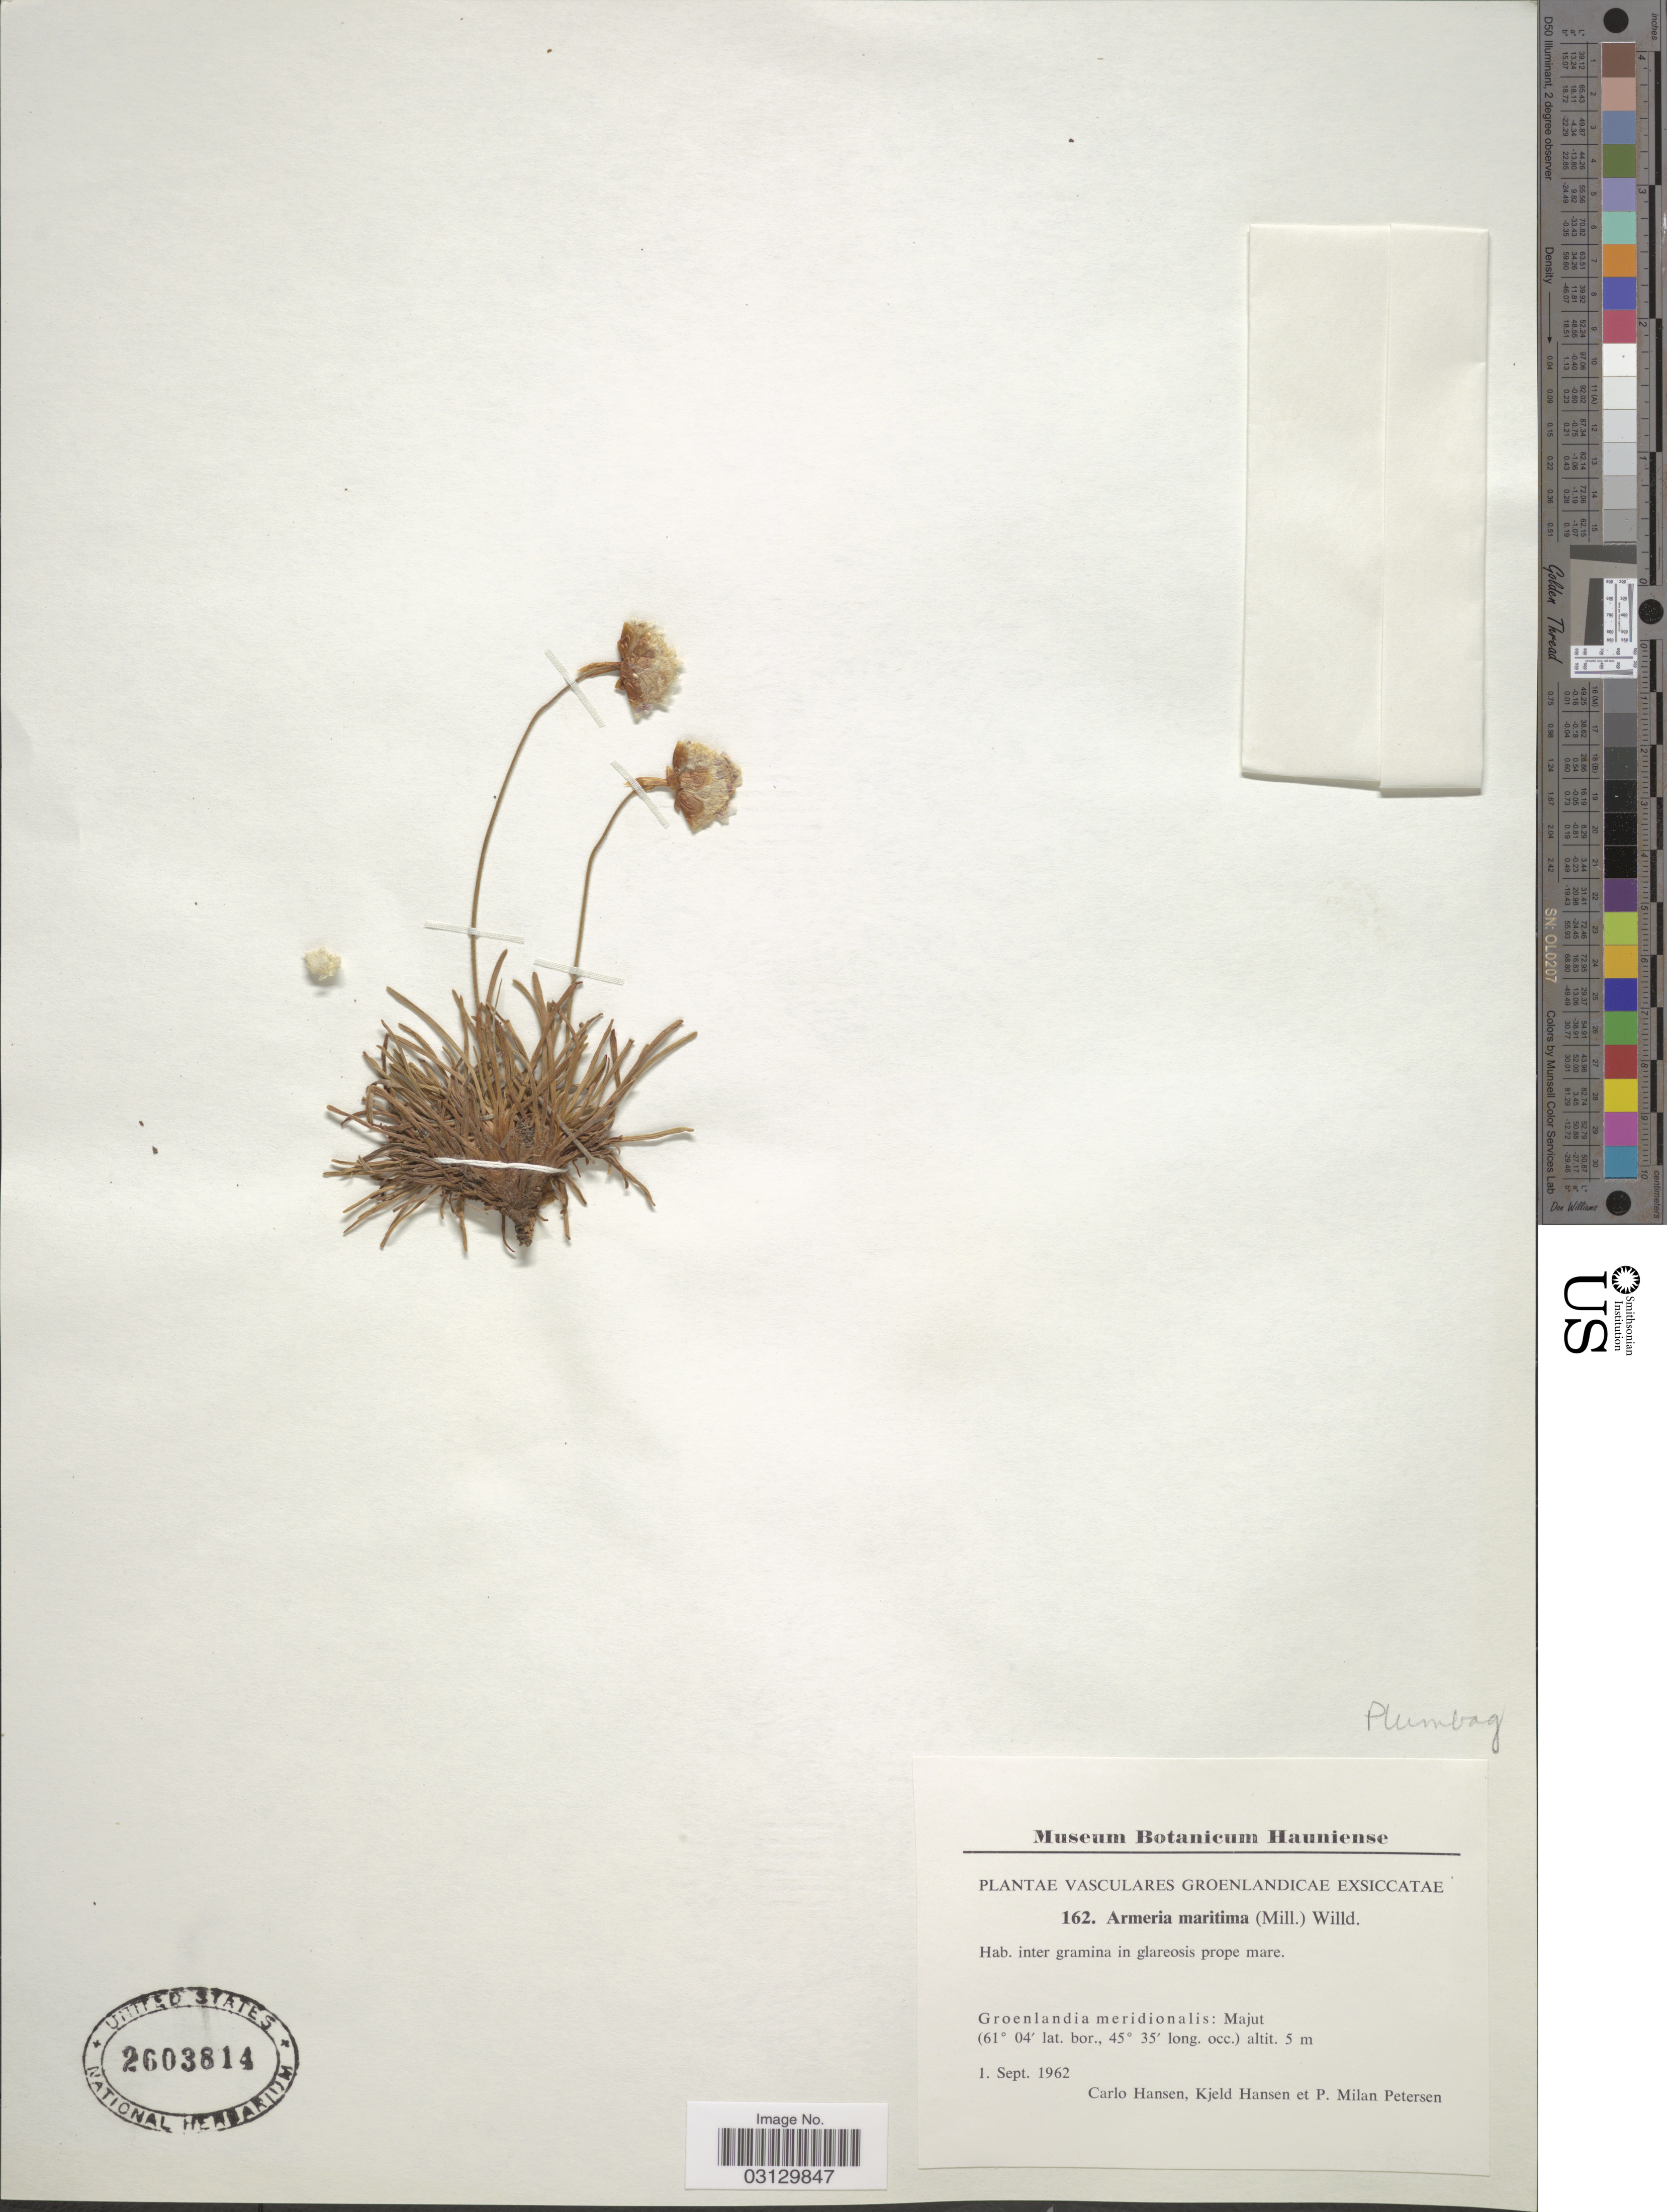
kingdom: Plantae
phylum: Tracheophyta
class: Magnoliopsida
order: Caryophyllales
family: Plumbaginaceae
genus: Armeria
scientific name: Armeria maritima subsp. maritima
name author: (Mill.) Willd.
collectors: C. Hansen, K. Hansen & P. Petersen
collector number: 162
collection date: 1962-09-01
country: Greenland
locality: Groenlandia meridionalis: Majut.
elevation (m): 5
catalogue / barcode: US 2603814